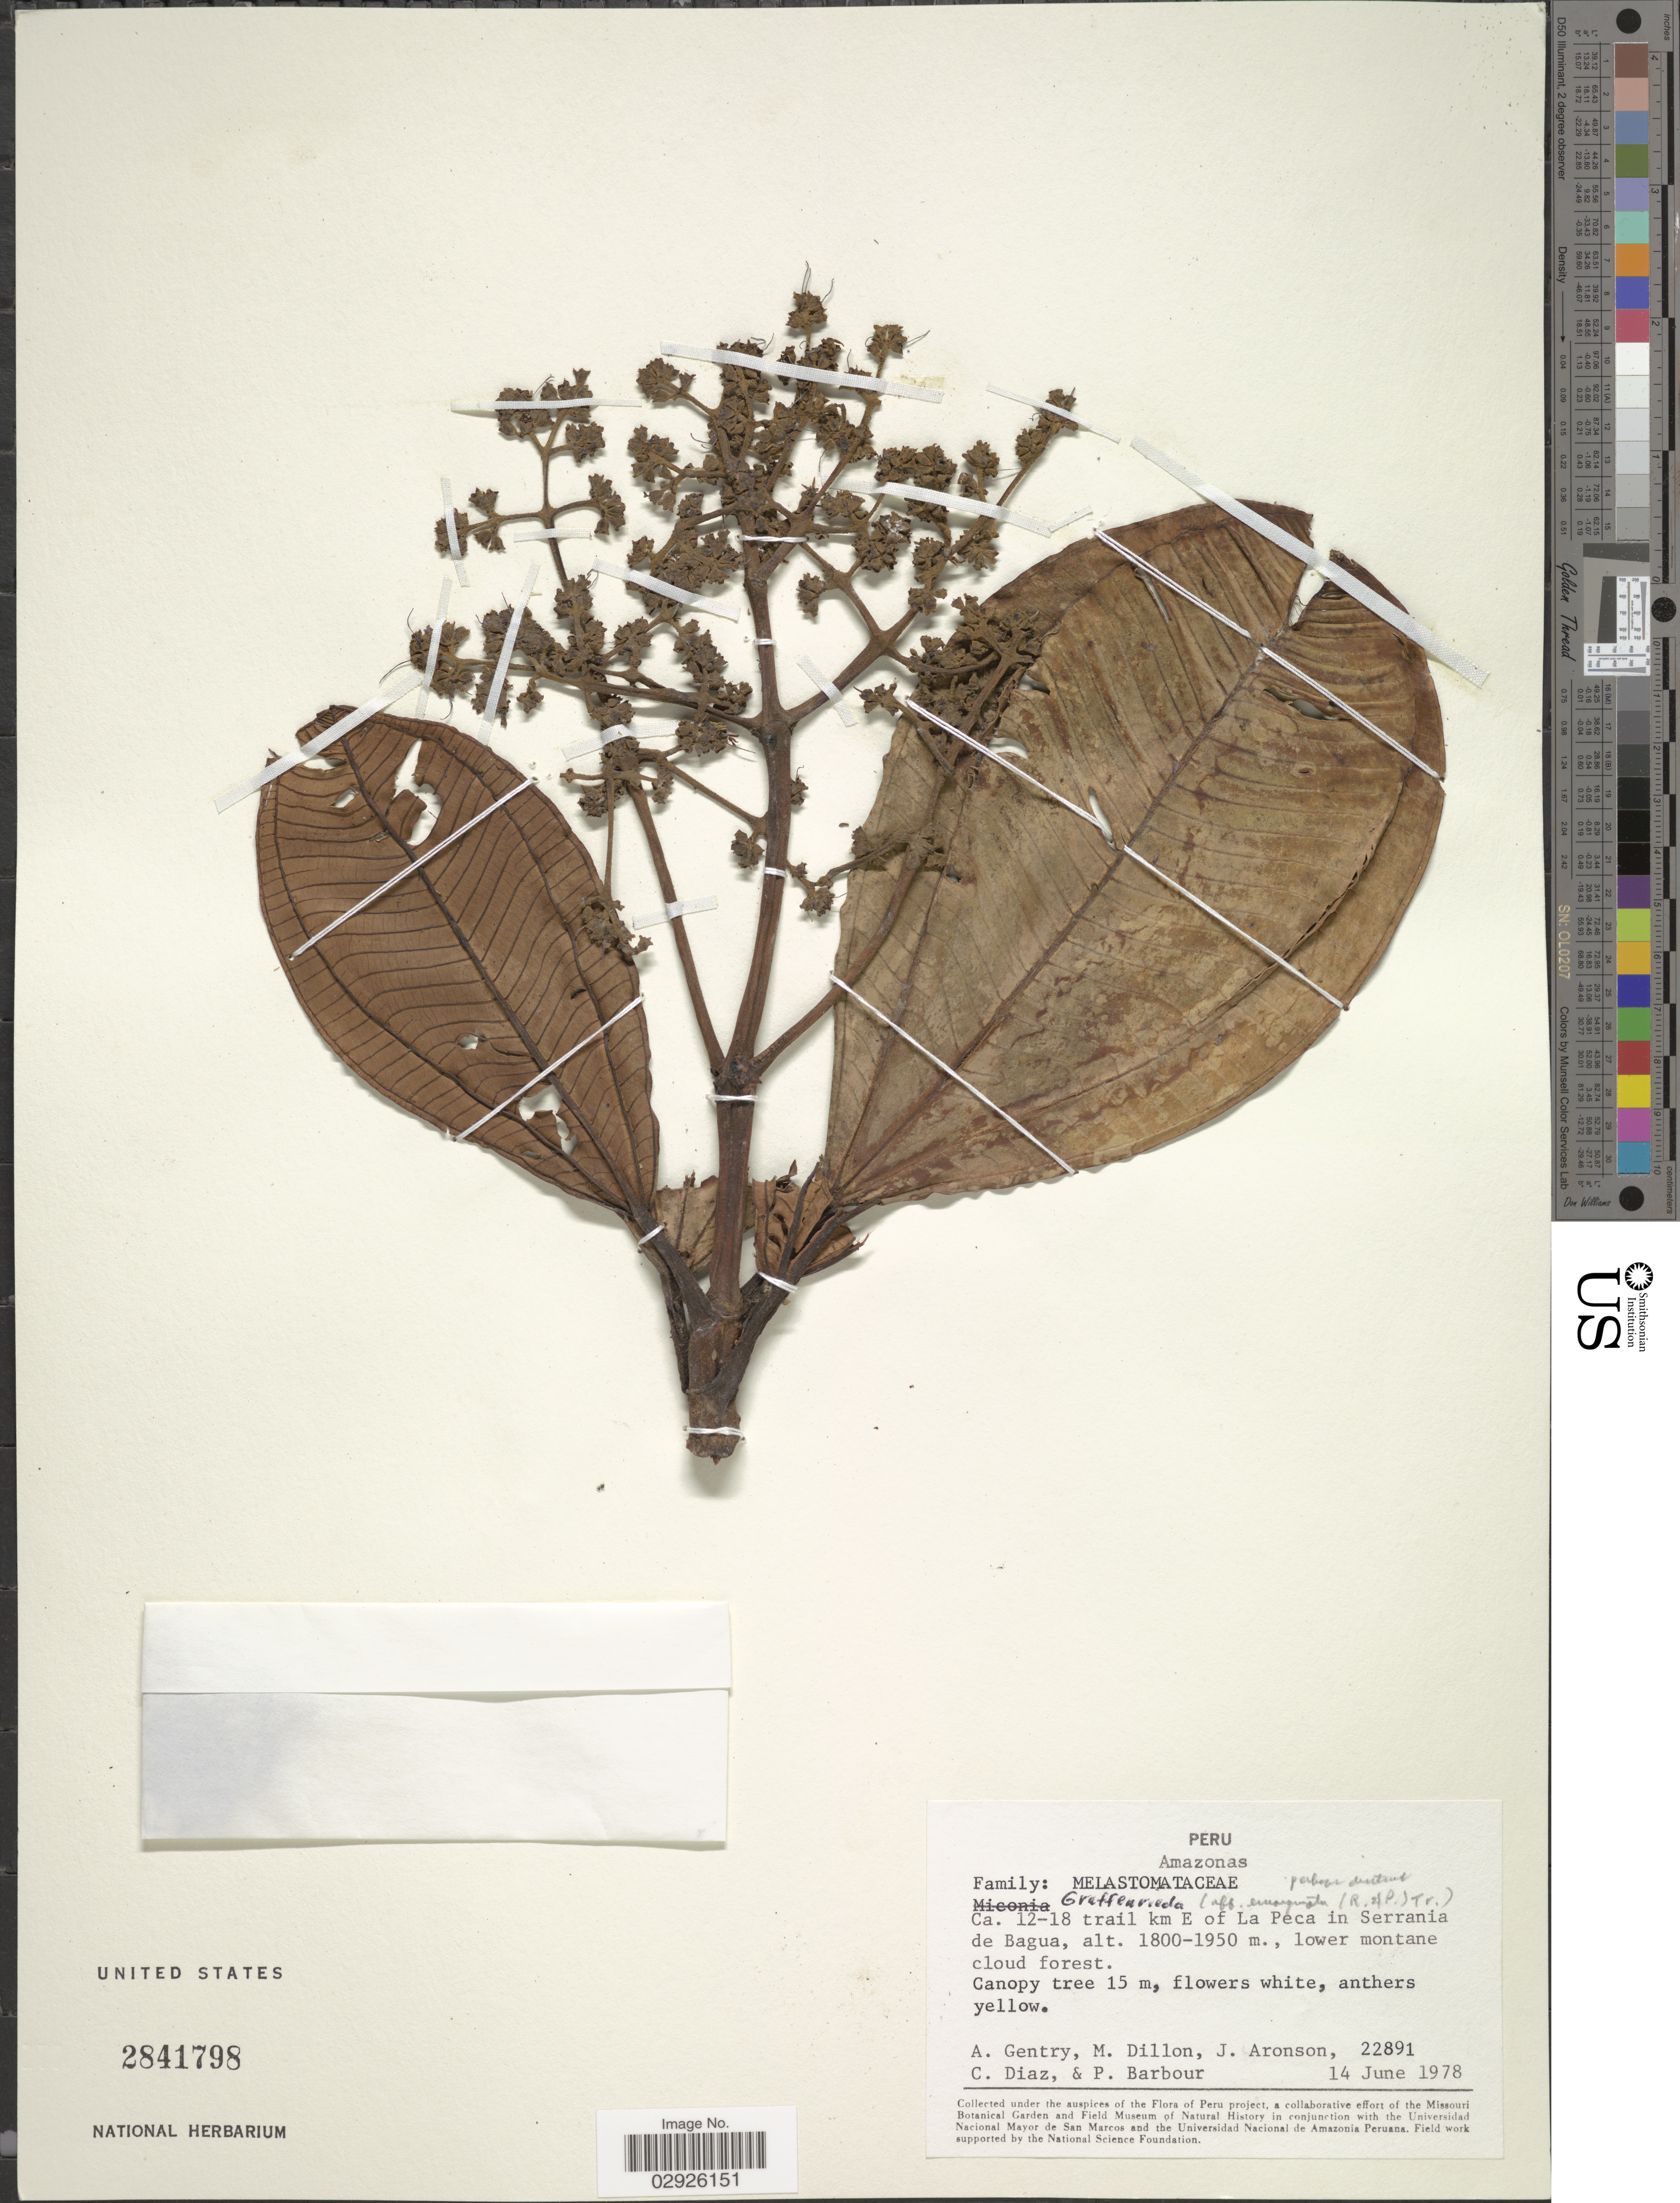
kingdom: Plantae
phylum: Tracheophyta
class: Magnoliopsida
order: Myrtales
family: Melastomataceae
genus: Graffenrieda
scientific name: Graffenrieda sp.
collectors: A. H. Gentry, M. O. Dillon, J. Aronson, C. Díaz & P. Barbour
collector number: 22891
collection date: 1978-06-14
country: Peru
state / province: Amazonas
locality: Ca. 12-18 trail km E of La Peca in Serrania de Bagua.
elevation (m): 1800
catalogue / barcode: US 2841798